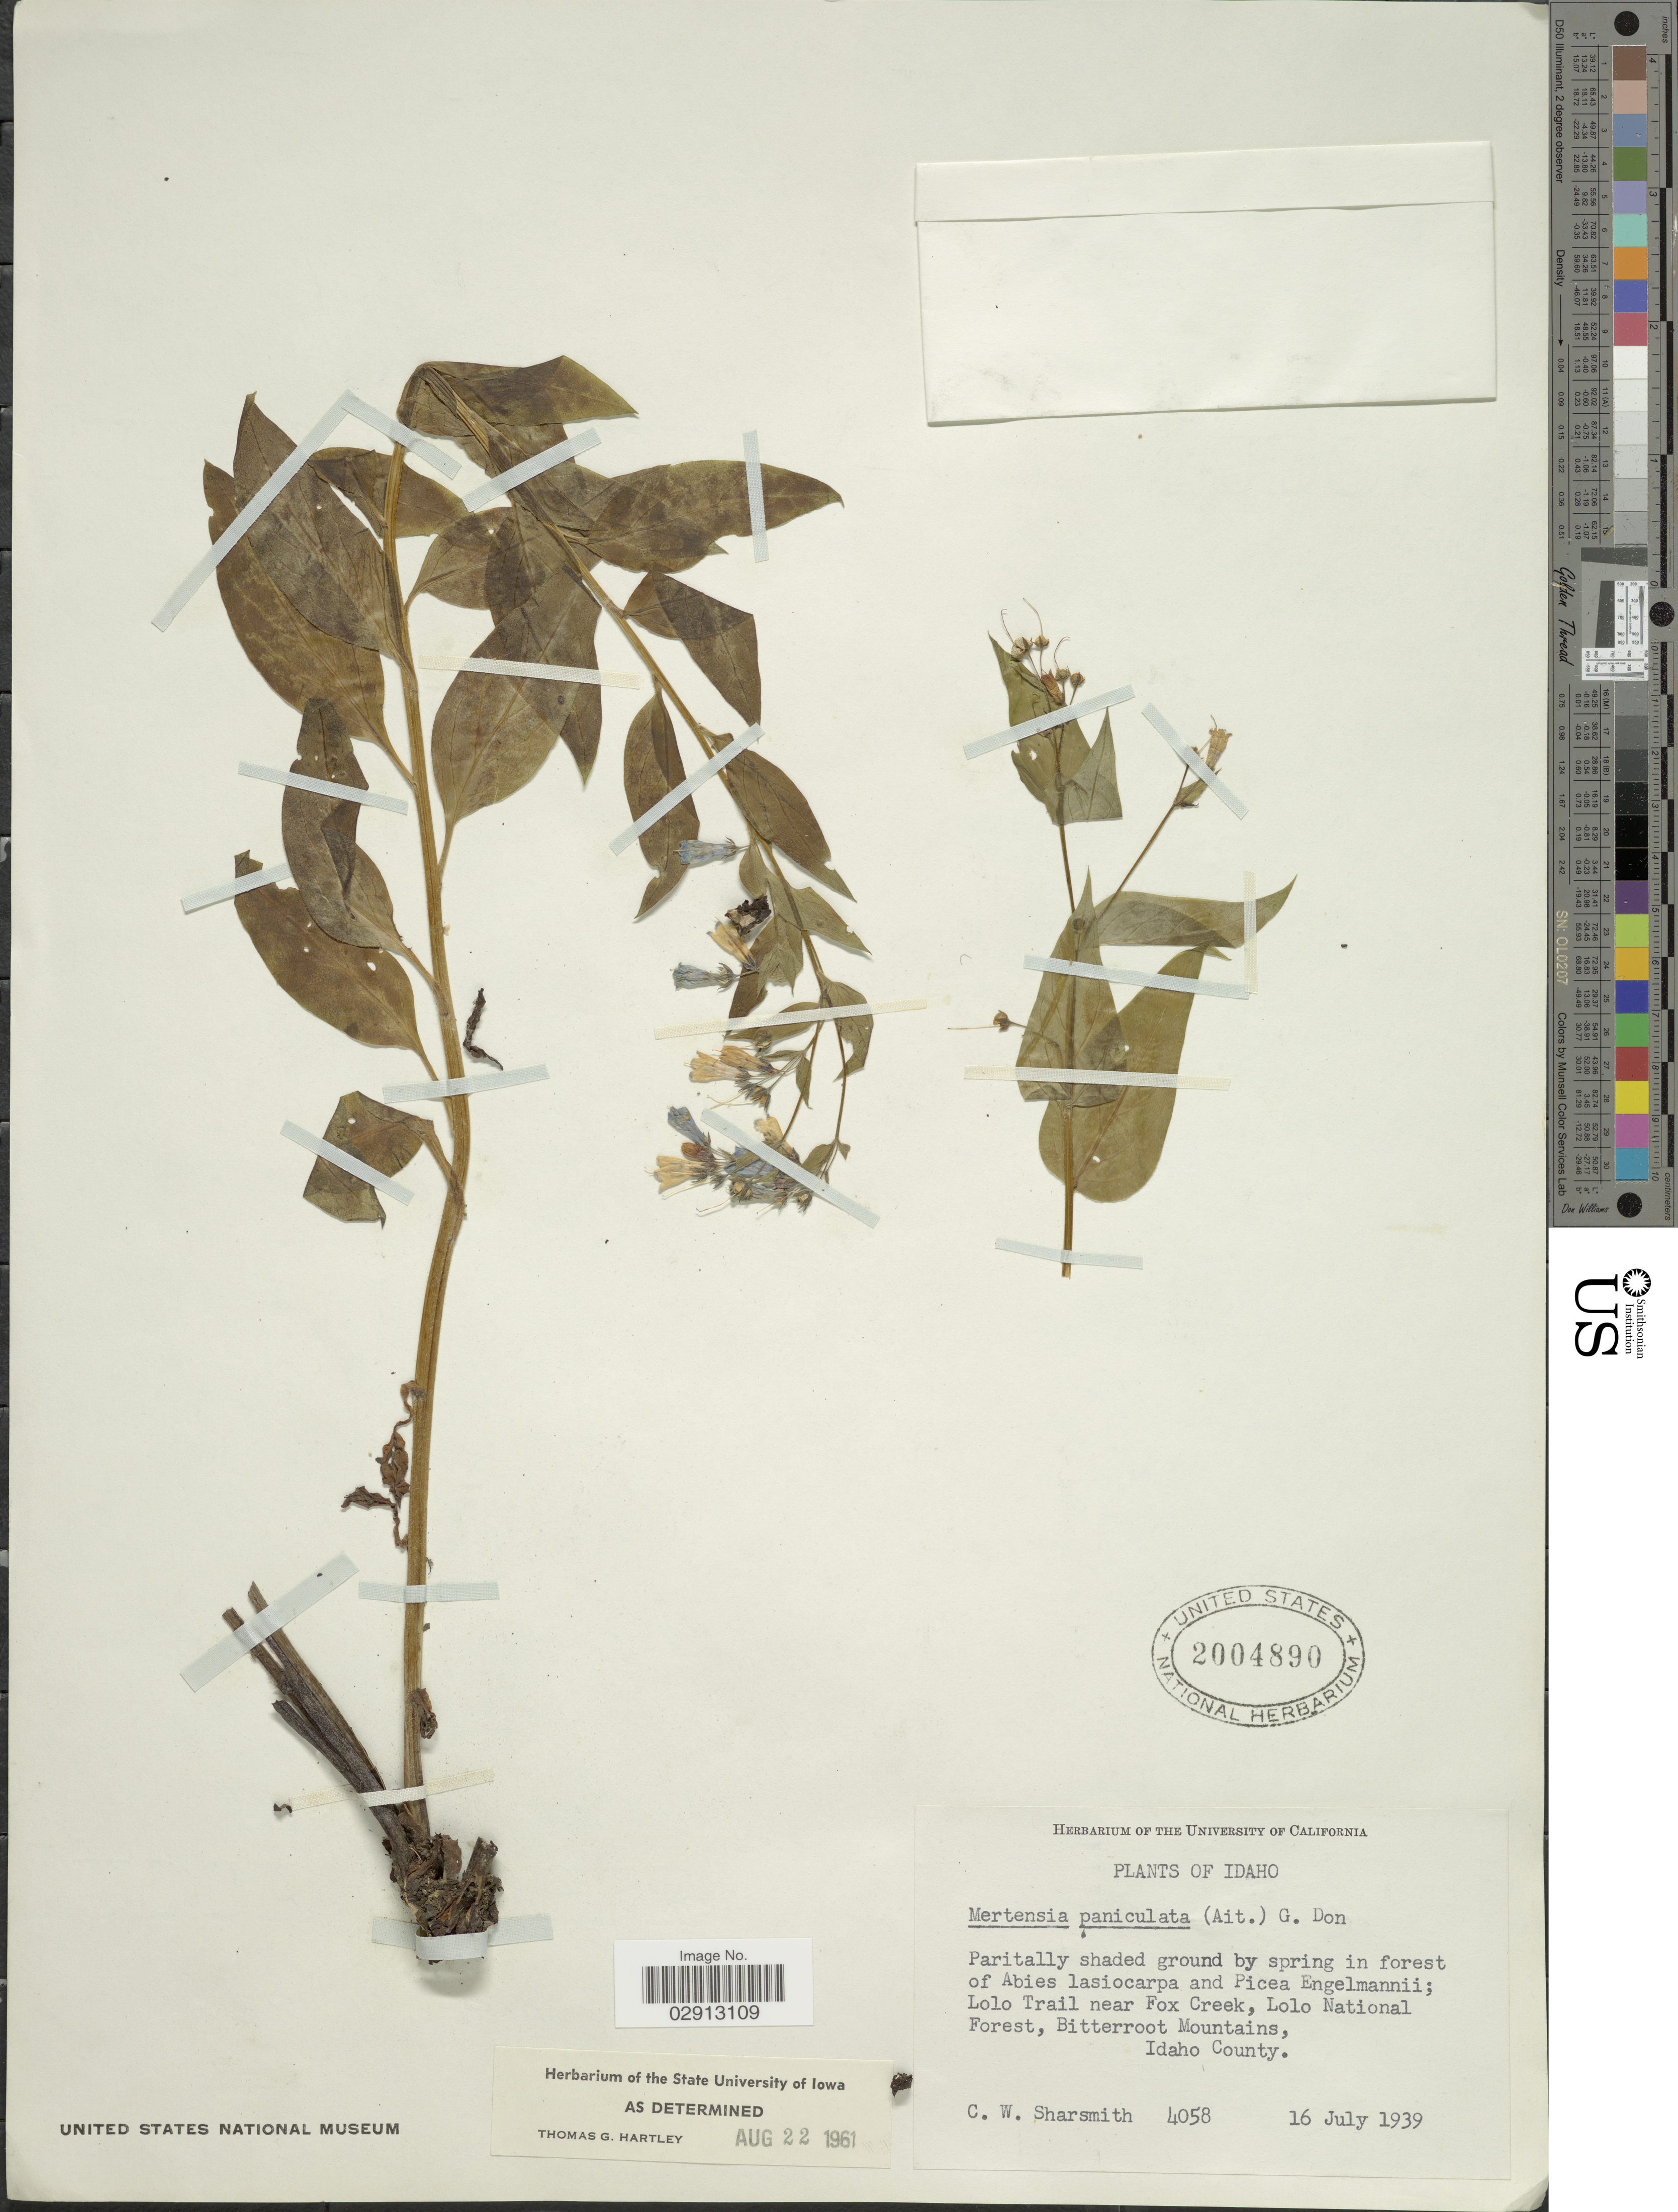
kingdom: Plantae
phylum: Tracheophyta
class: Magnoliopsida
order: Boraginales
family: Boraginaceae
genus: Mertensia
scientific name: Mertensia paniculata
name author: (Aiton) G. Don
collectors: C. Sharsmith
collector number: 4058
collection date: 1939-07-16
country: United States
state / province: Idaho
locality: Lolo Trail near Fox Creek, Lolo National Forest, Bitterroot Mountains, Idaho County.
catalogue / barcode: US 2004890